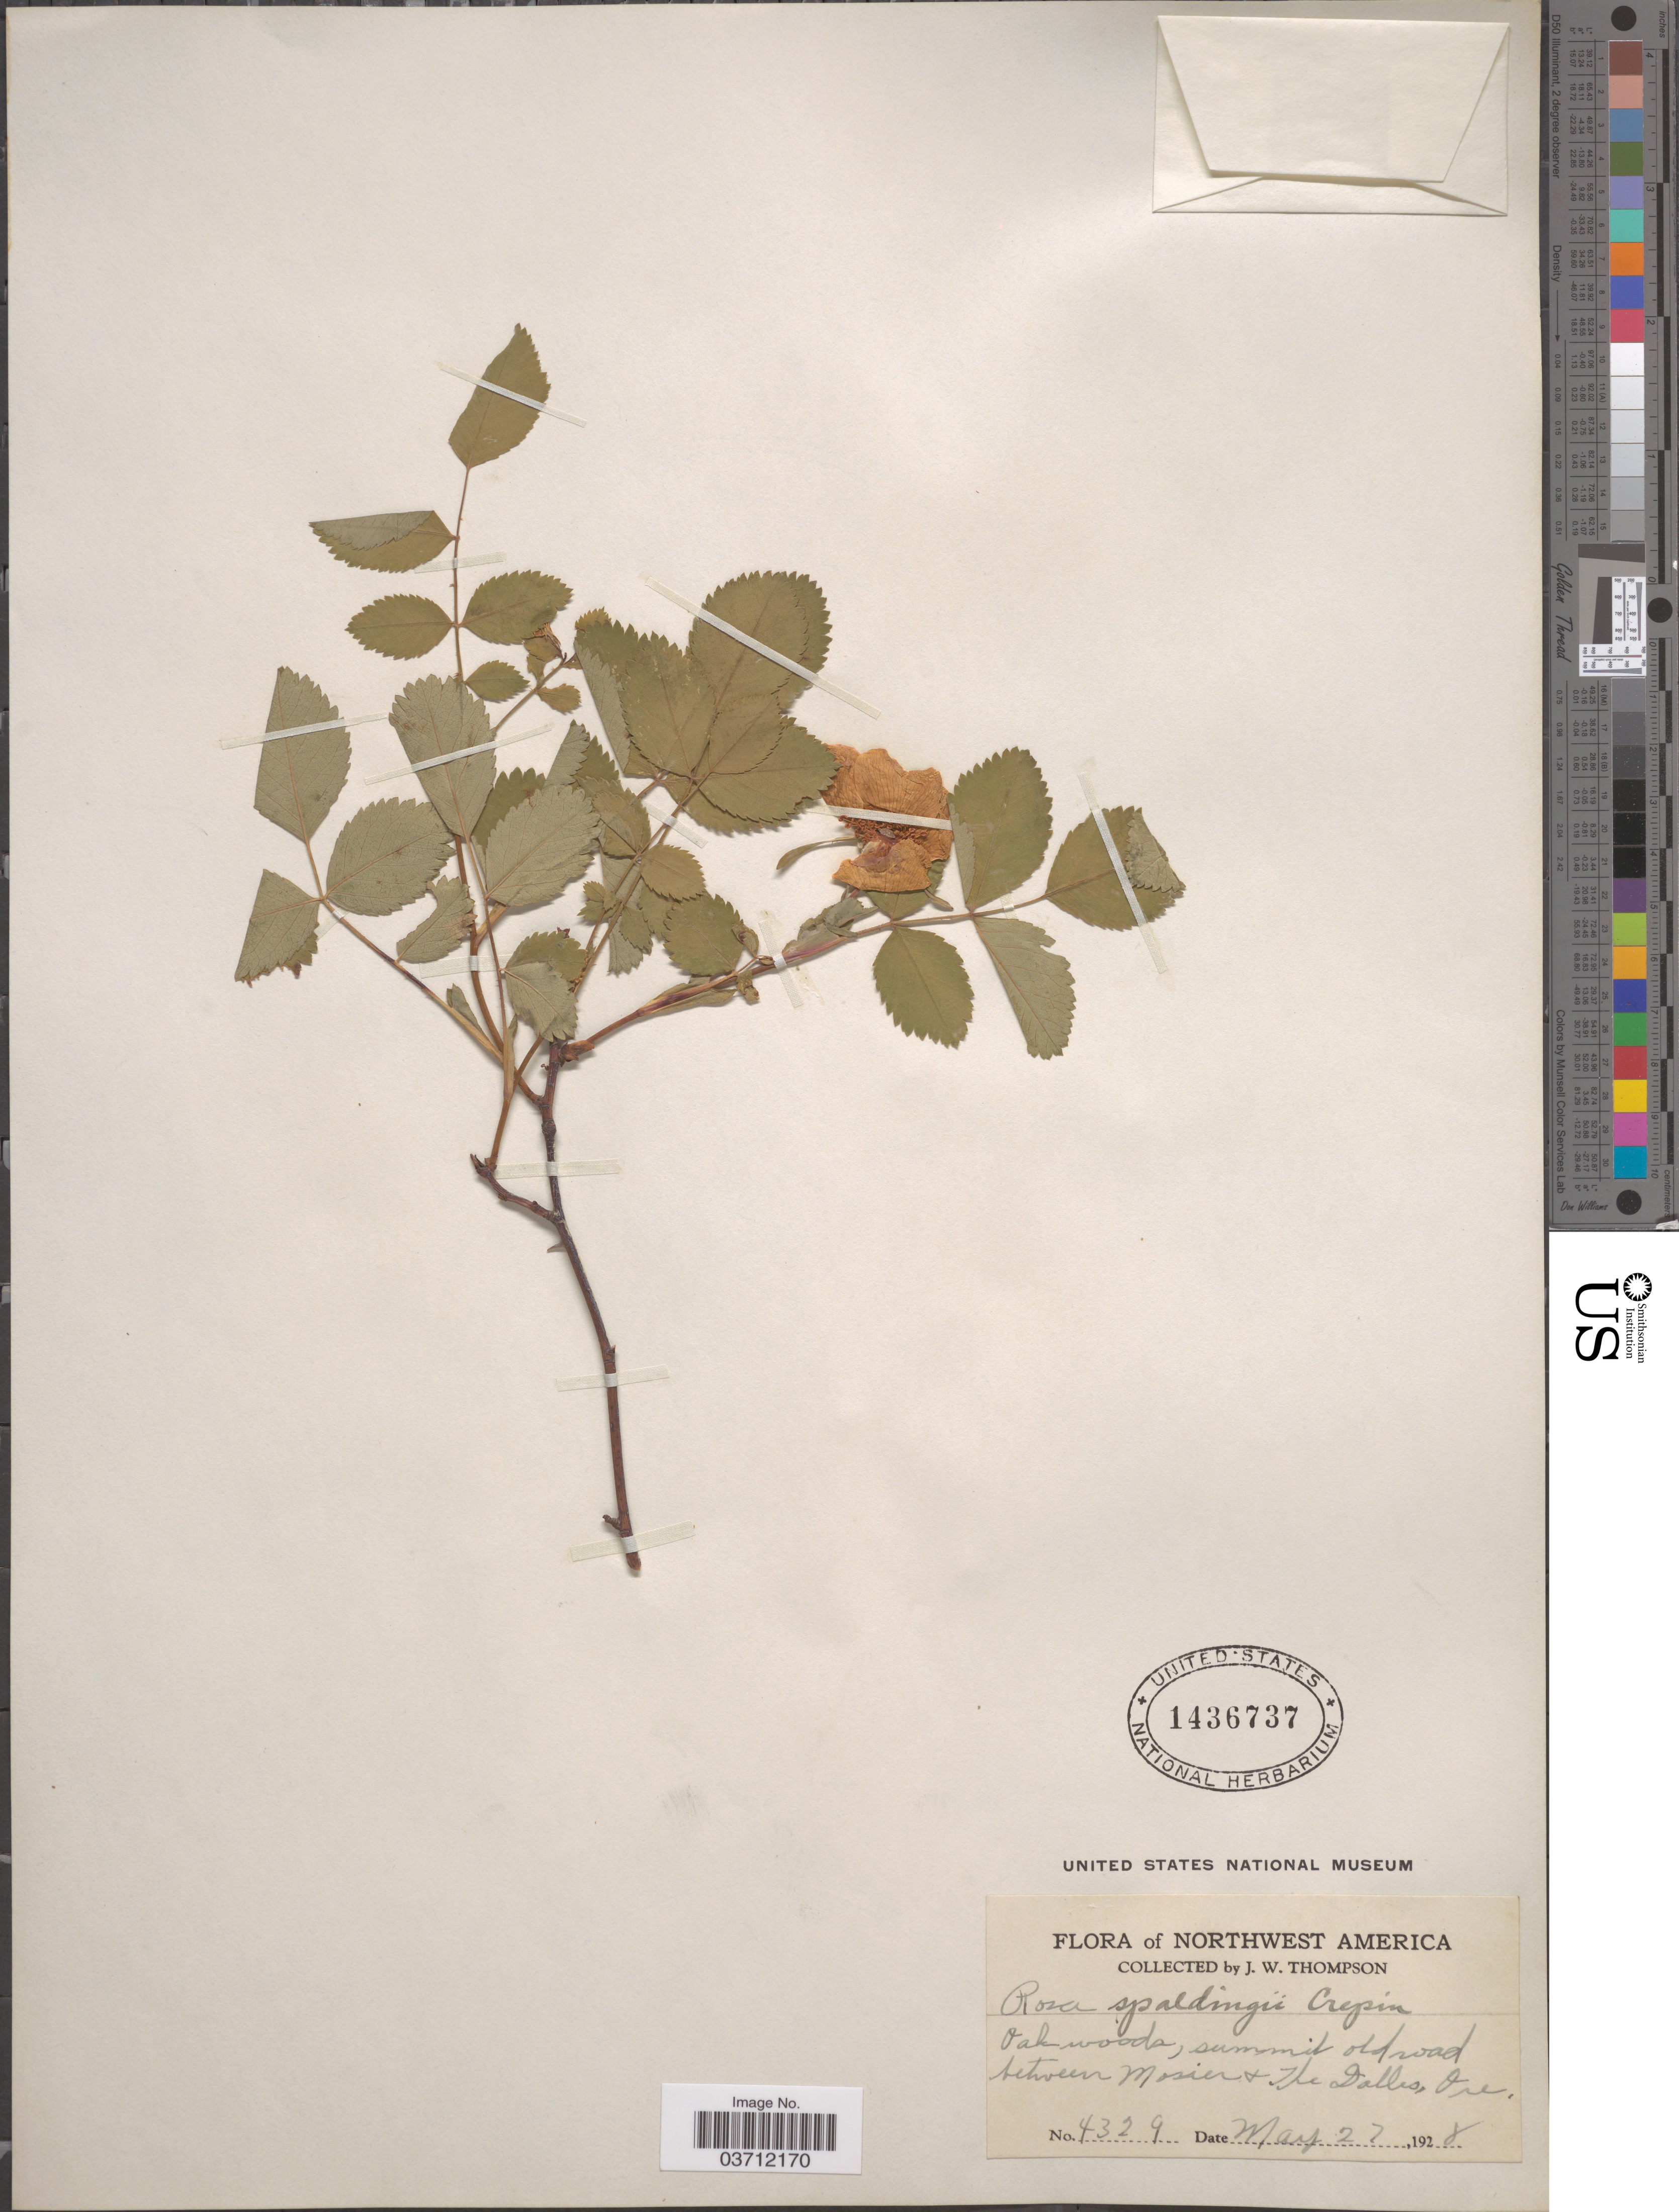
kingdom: Plantae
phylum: Tracheophyta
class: Magnoliopsida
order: Rosales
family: Rosaceae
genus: Rosa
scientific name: Rosa spaldingii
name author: Crép. ex Rydb.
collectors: J. Thompson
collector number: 4329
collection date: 1928-05-27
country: United States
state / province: Oregon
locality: Northwest America. oak woods, summit old road between Mosier & the Dalles.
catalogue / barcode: US 1436737